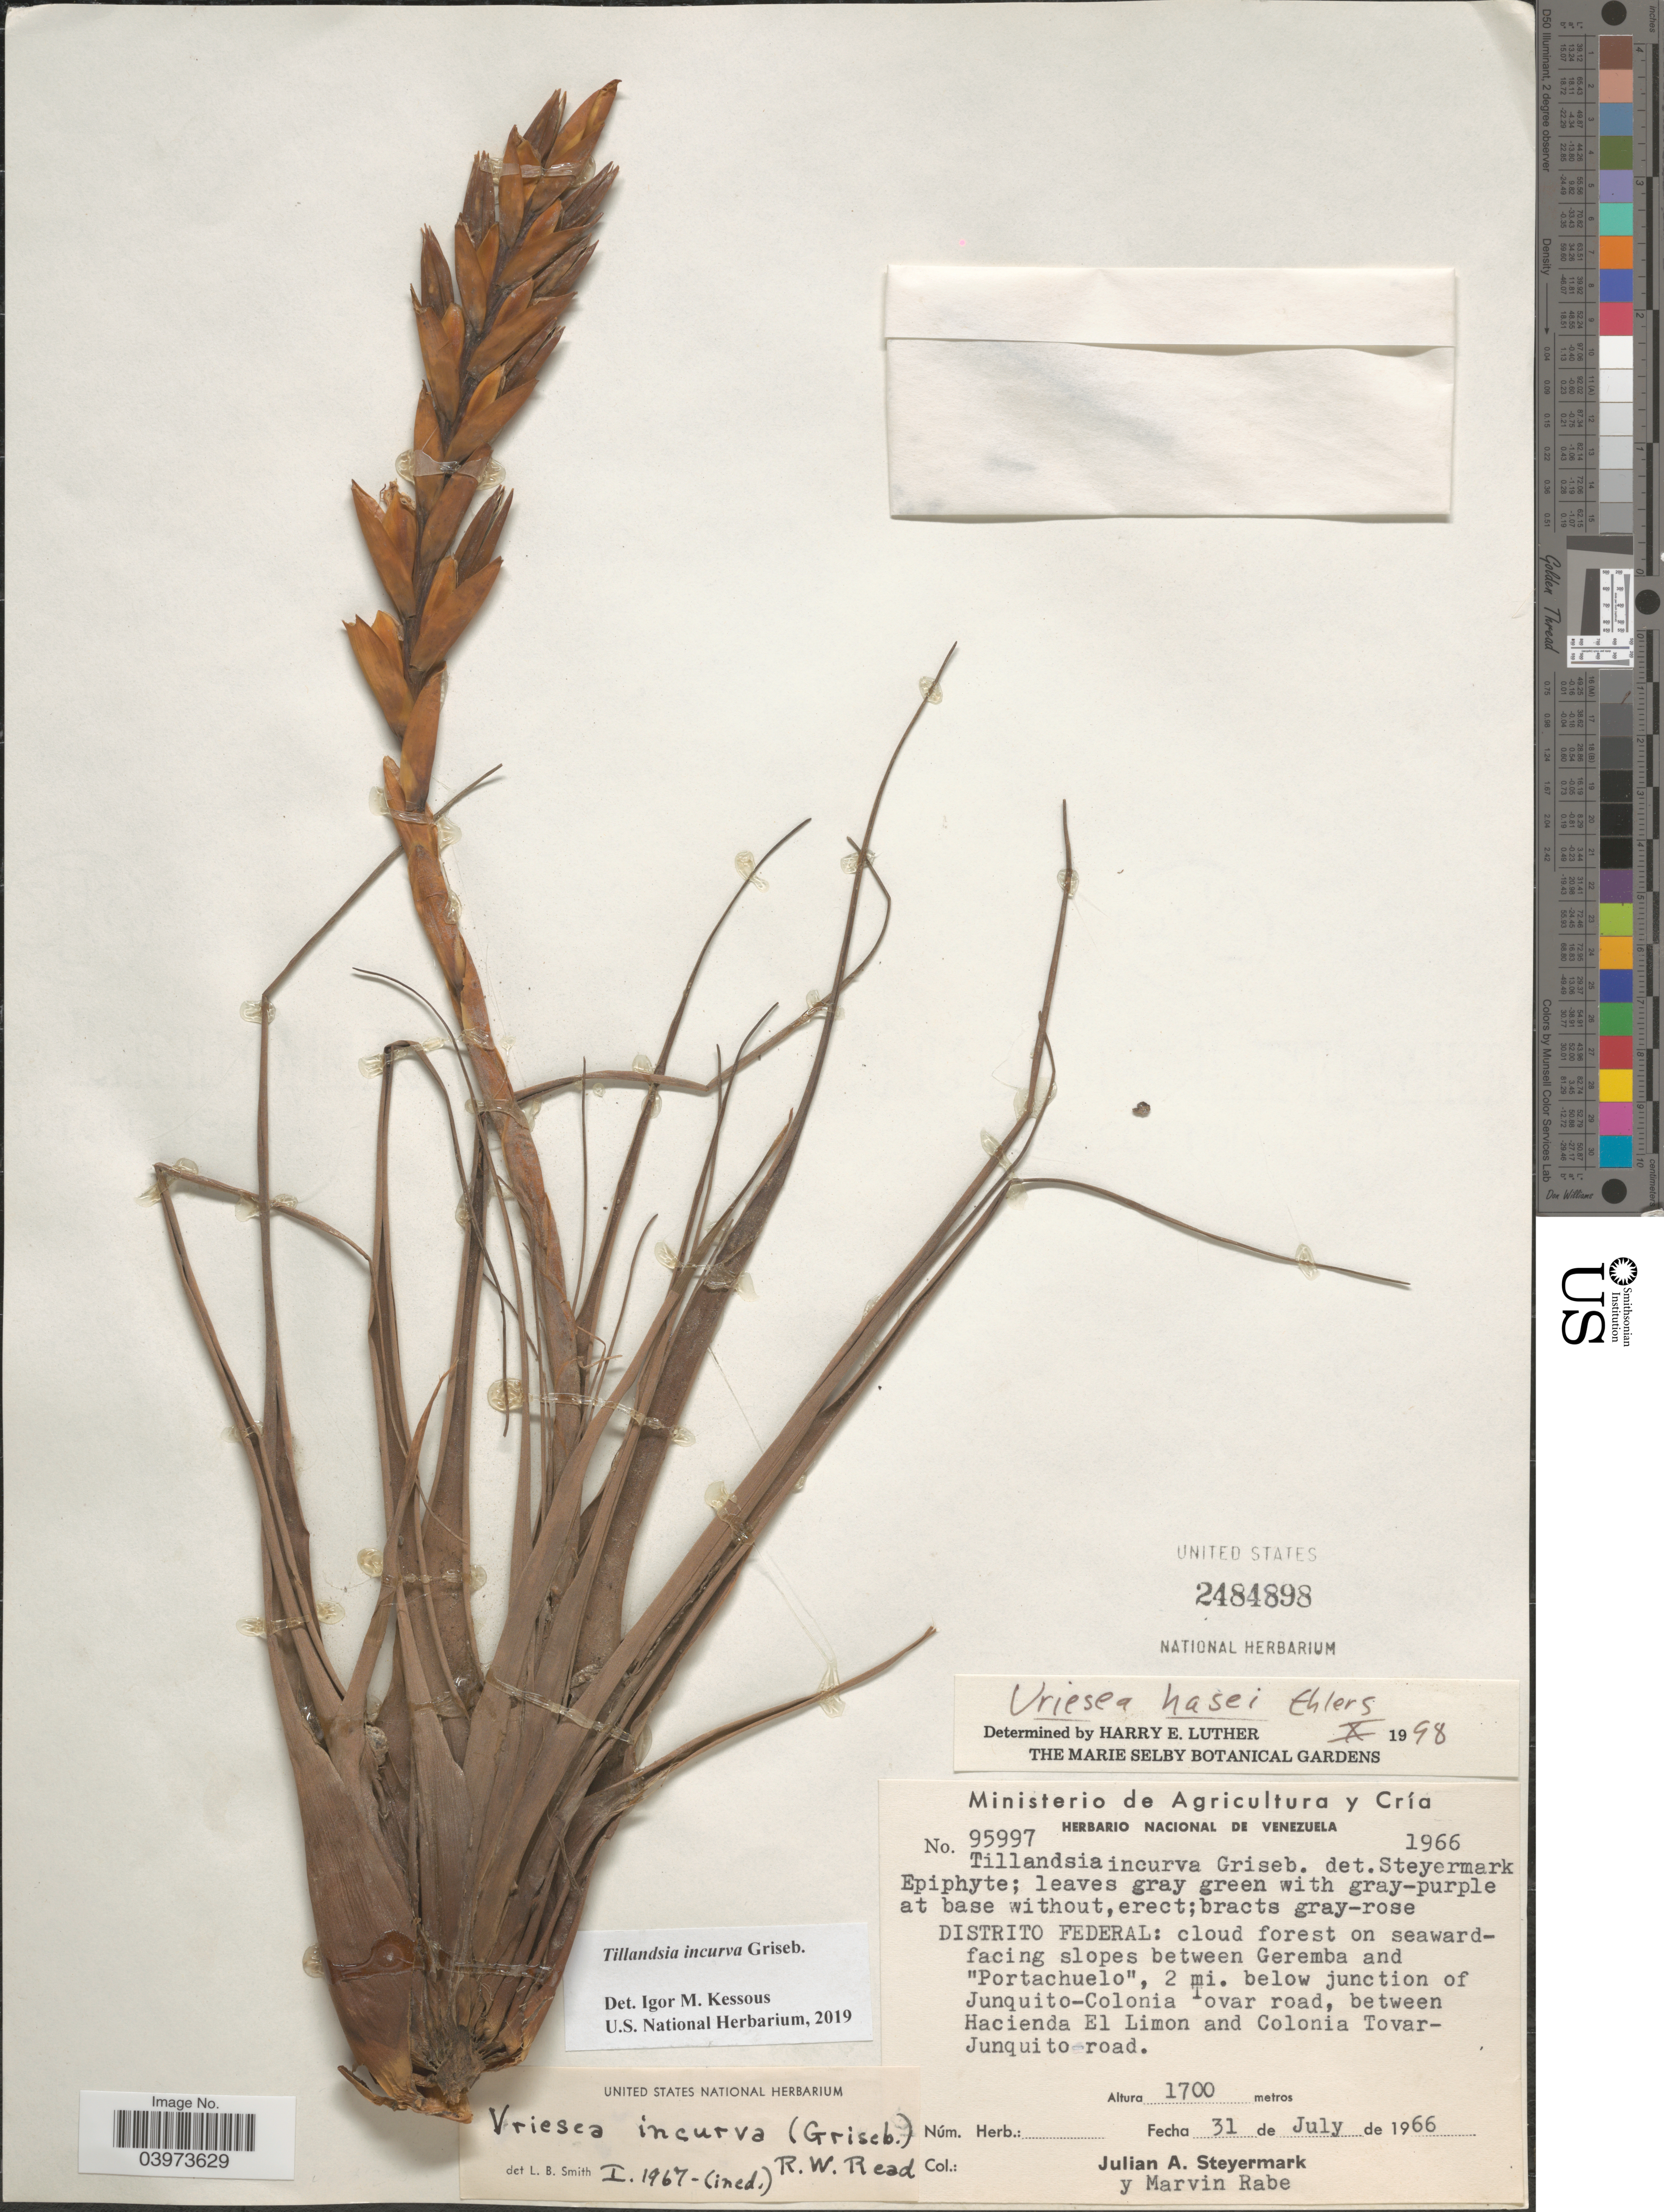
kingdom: Plantae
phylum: Tracheophyta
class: Liliopsida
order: Poales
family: Bromeliaceae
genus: Tillandsia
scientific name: Tillandsia incurva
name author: Griseb.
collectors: J. Steyermark & M. Rabe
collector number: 95997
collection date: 1966-07-31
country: Venezuela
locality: Distrito Federal: cloud forest on seaward-facing slopes between Geremba and "Portachuelo", 2 mi. below junction of Junquito-Colonia Tovar road, between Hacienda El Limon and Colonia Tovar-Junquito road.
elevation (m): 1700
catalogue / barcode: US 2484898